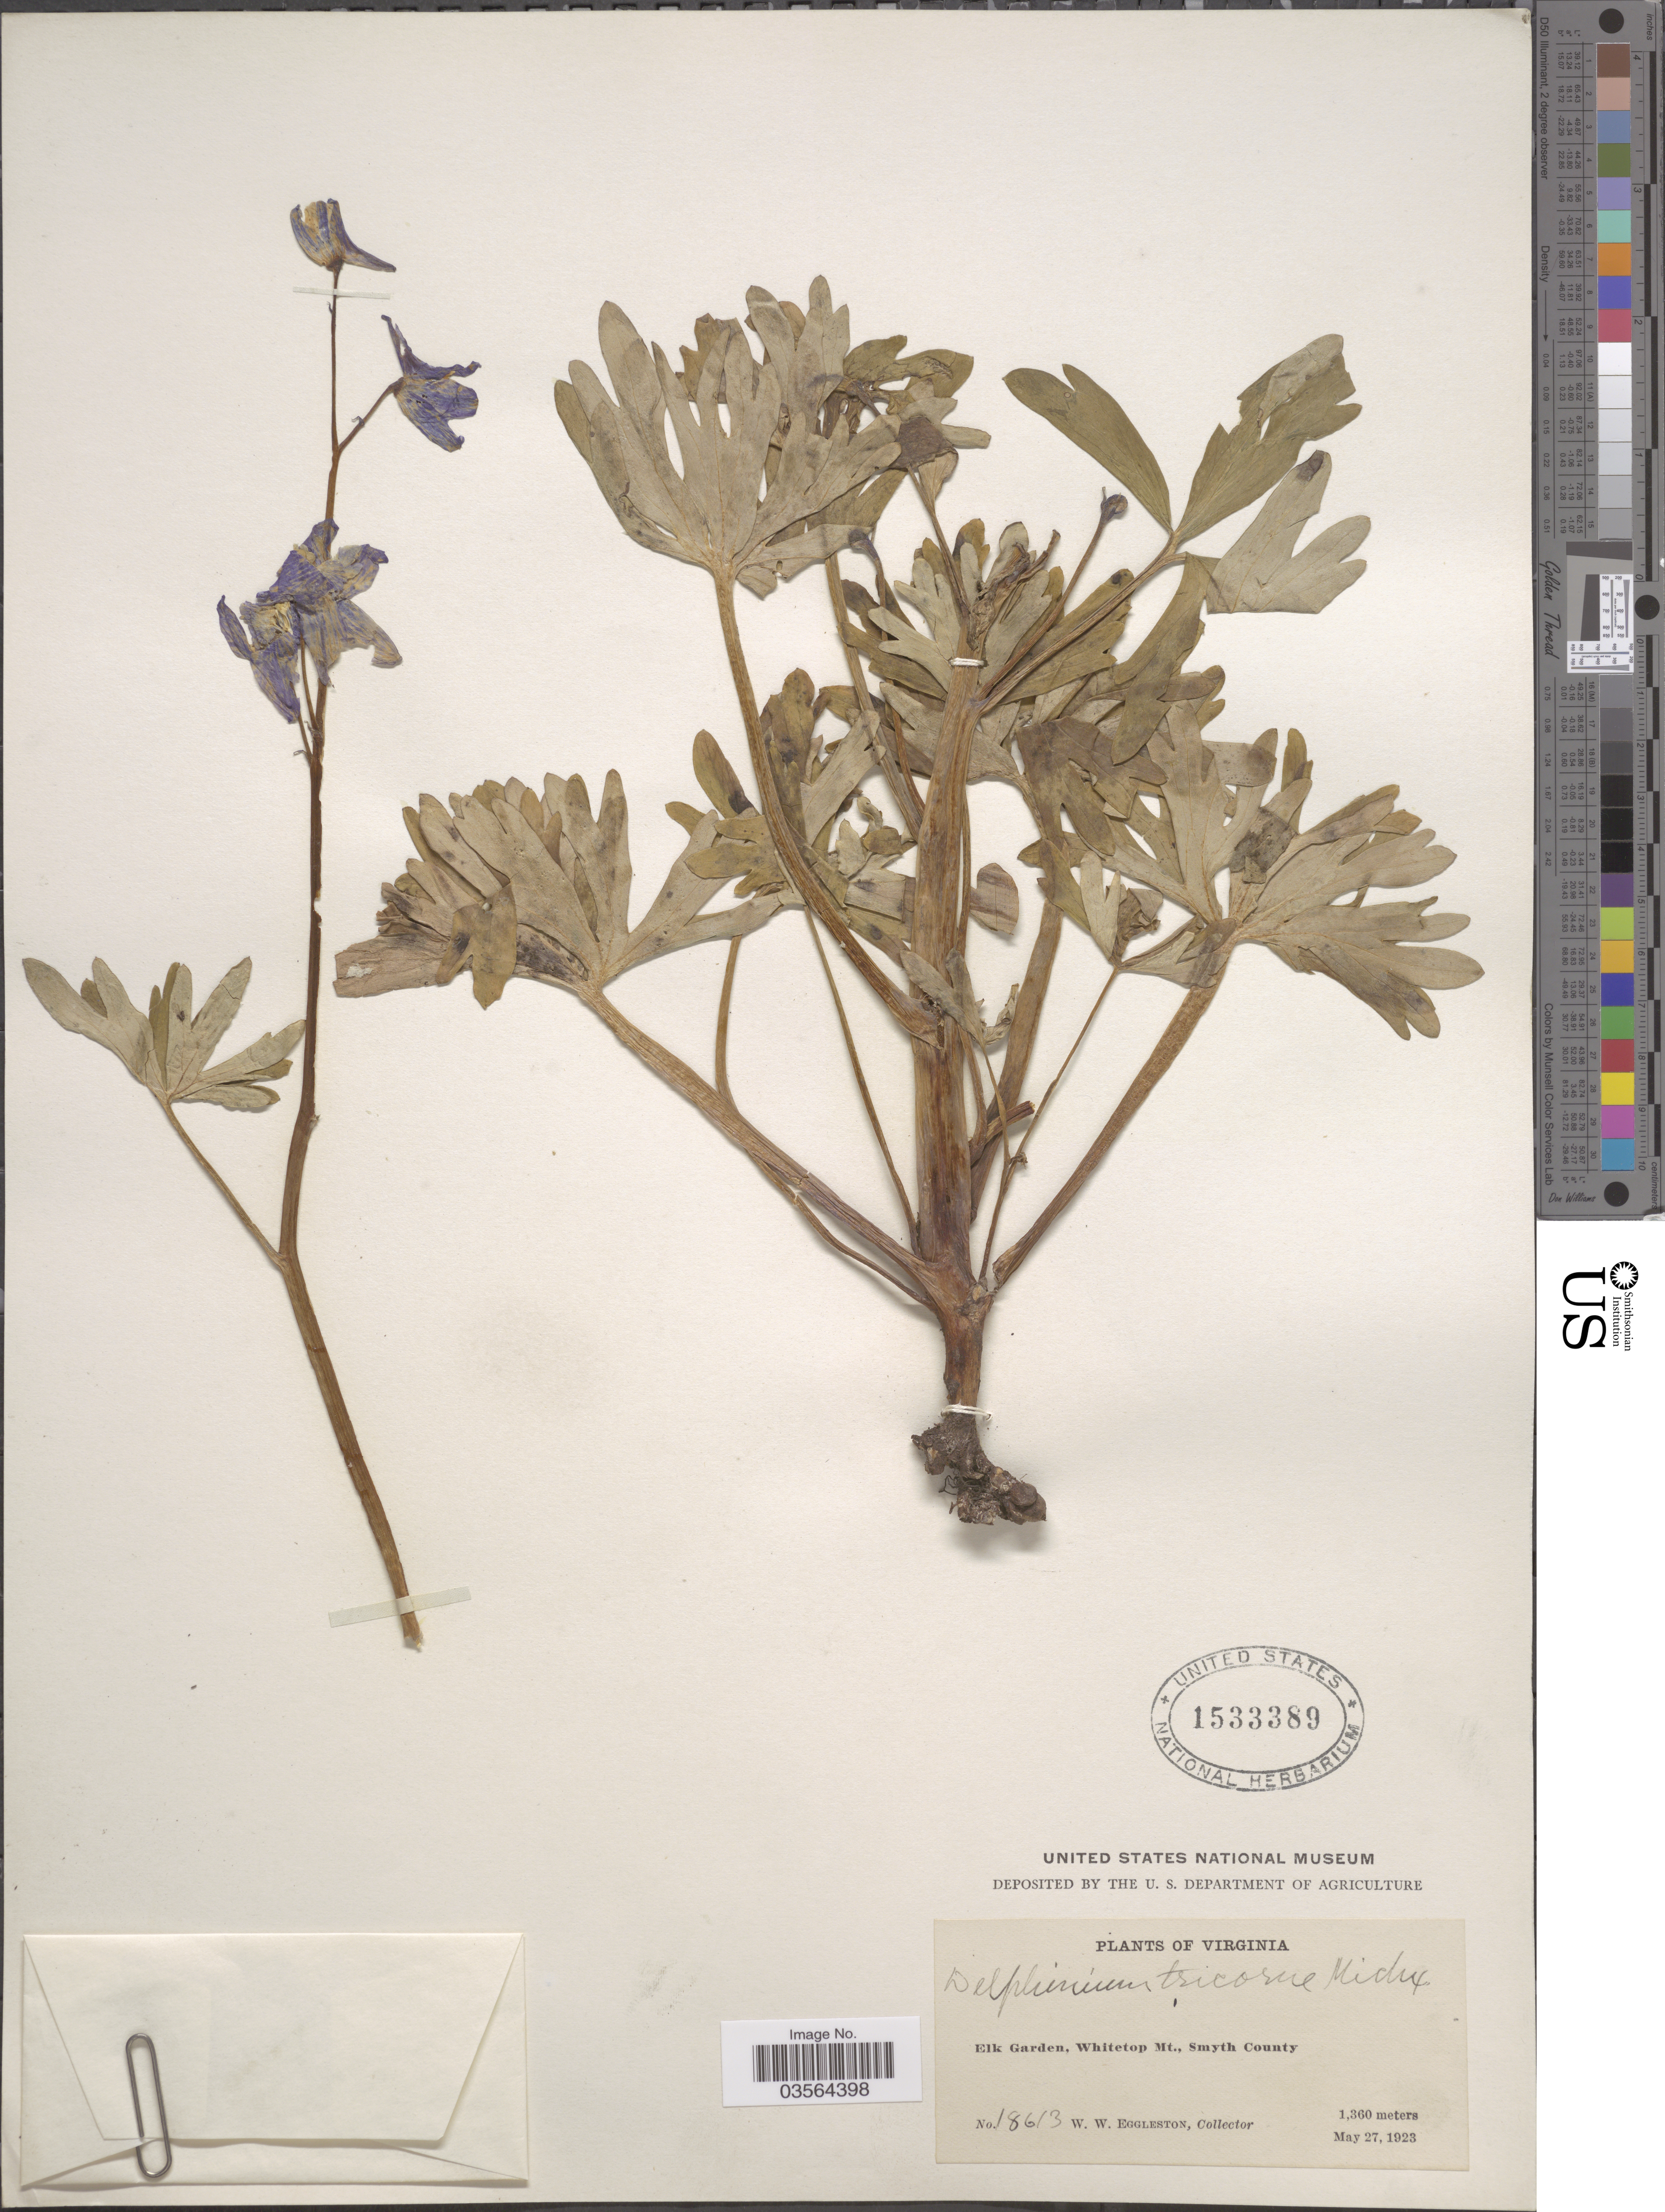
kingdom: Plantae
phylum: Tracheophyta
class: Magnoliopsida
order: Ranunculales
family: Ranunculaceae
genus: Delphinium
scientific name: Delphinium tricorne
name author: Michx.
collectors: W. W. Eggleston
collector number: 18613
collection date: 1923-05-27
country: United States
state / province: Virginia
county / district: Smyth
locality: Elk Garden, Whitetop Mt., Smyth County.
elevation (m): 1360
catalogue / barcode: US 1533389